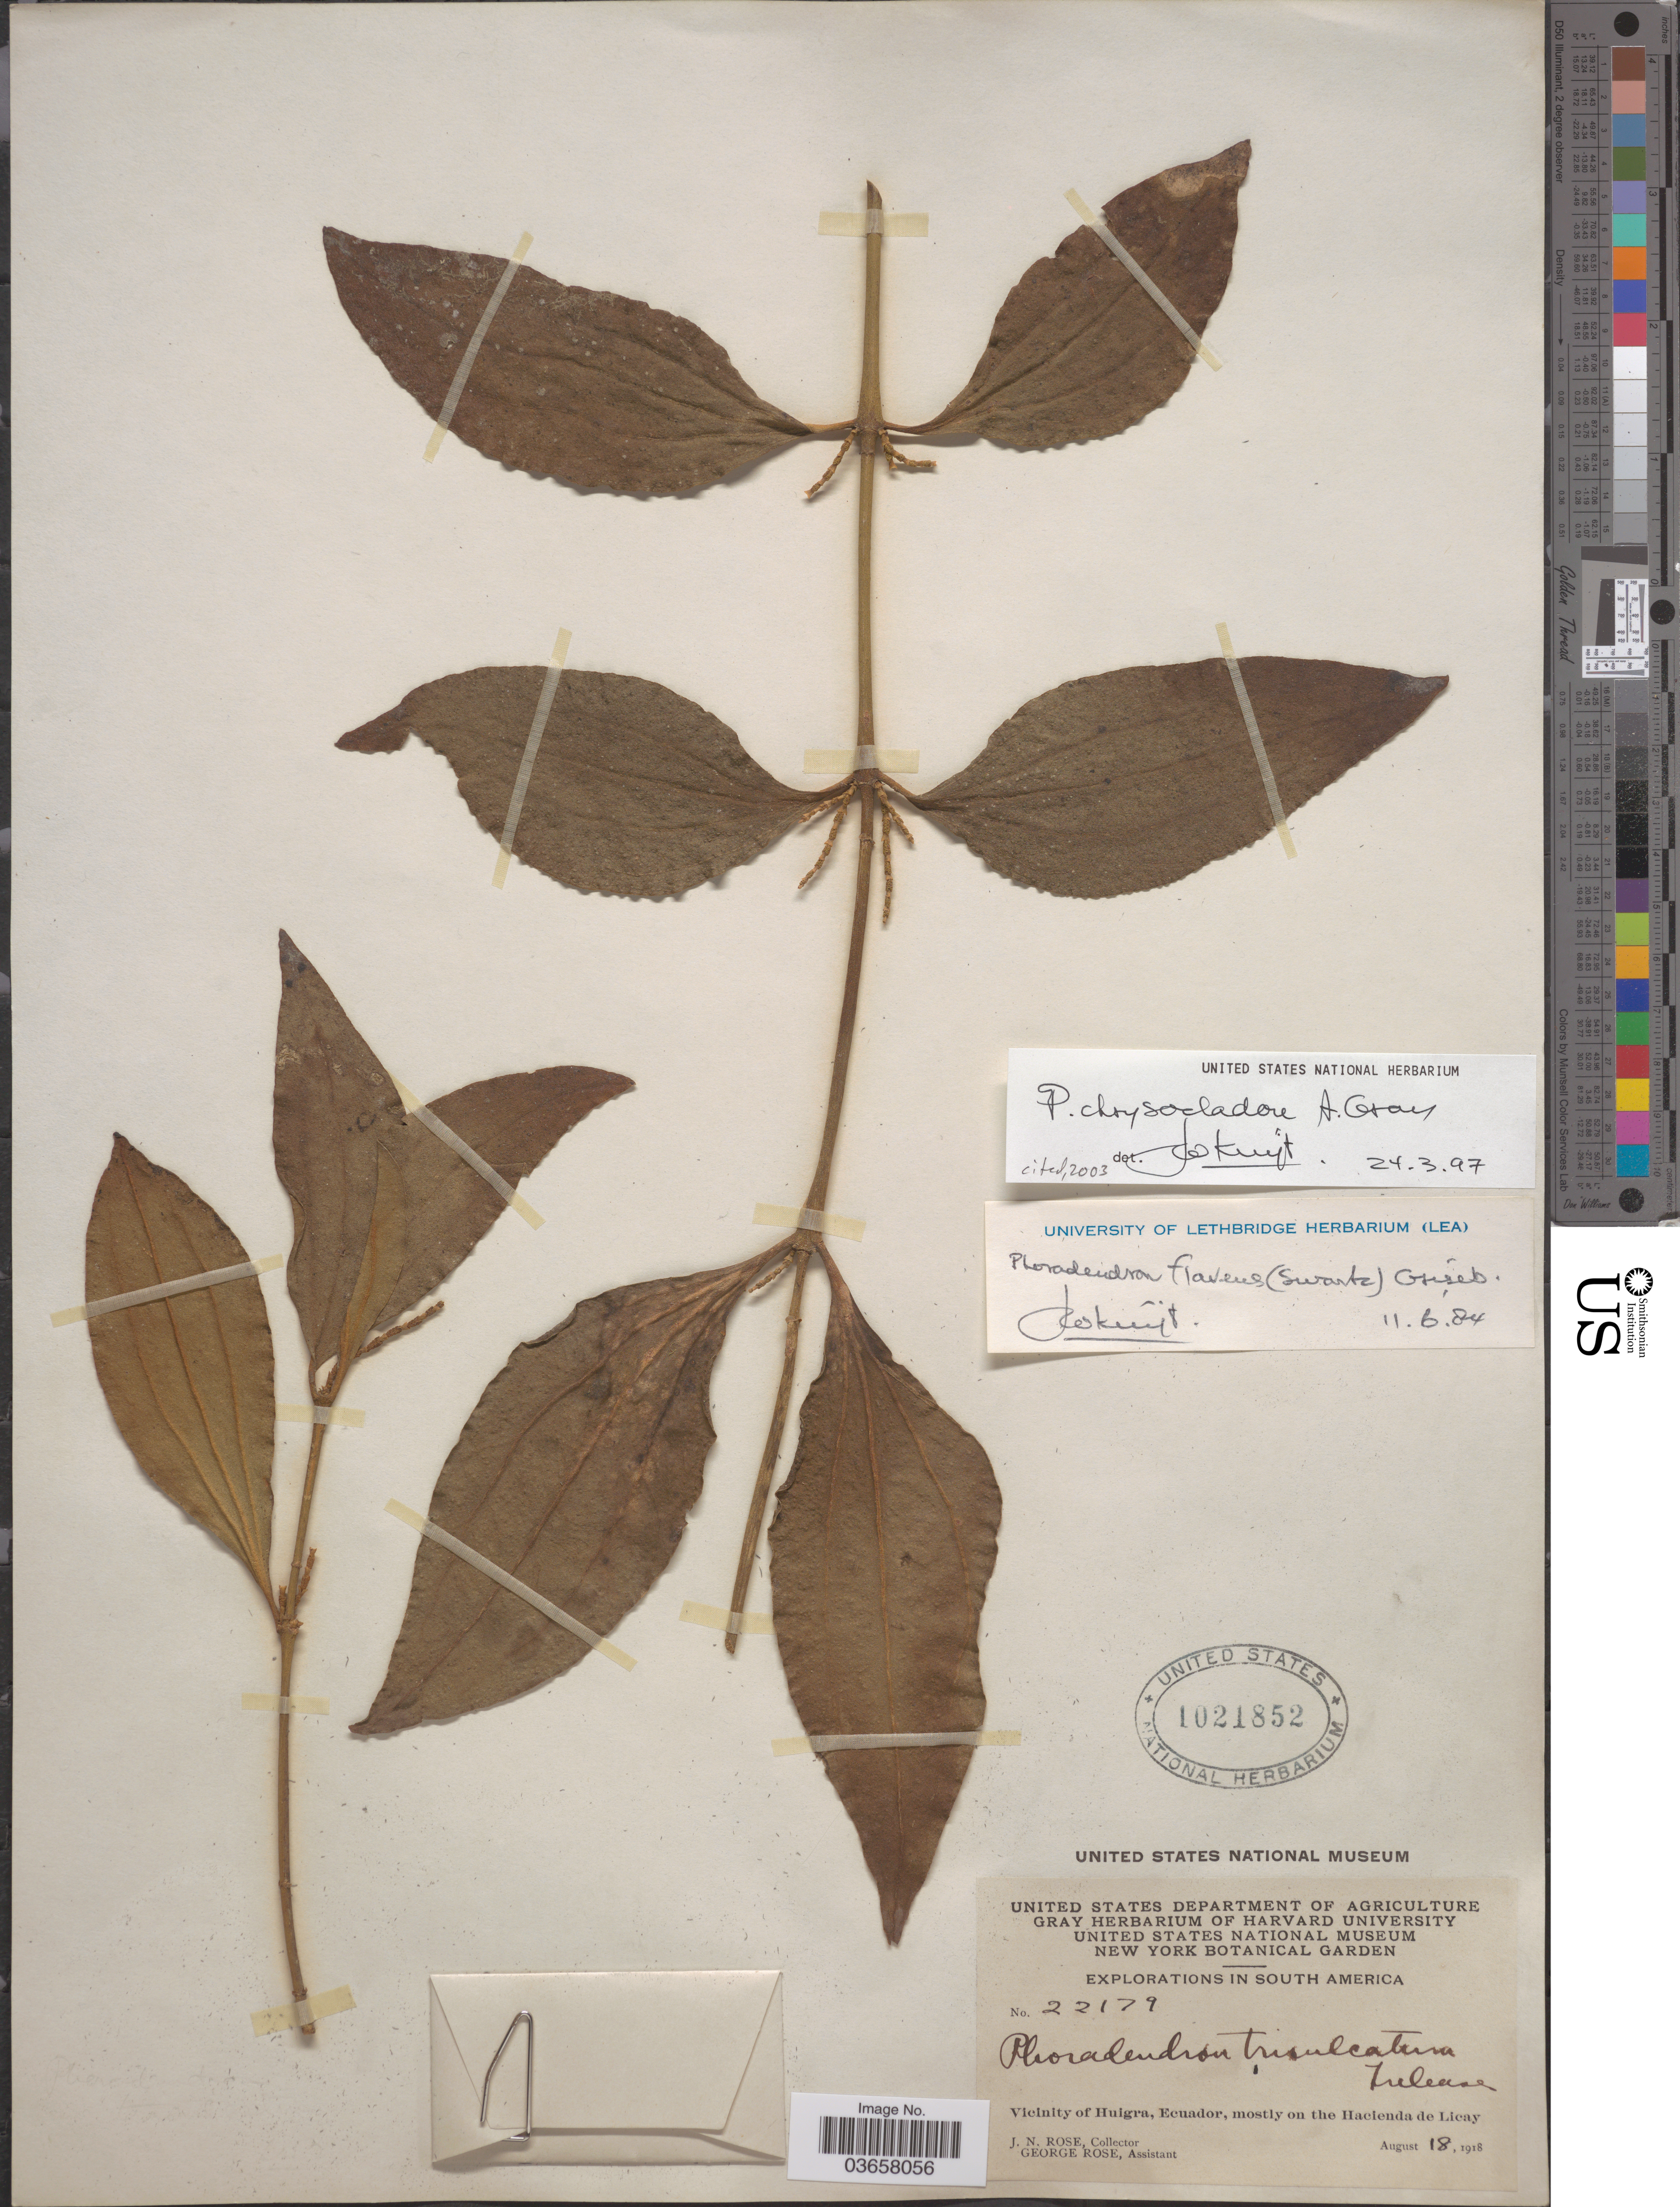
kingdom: Plantae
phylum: Tracheophyta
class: Magnoliopsida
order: Santalales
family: Viscaceae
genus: Phoradendron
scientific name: Phoradendron chrysocladon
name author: A. Gray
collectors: J. N. Rose & G. Rose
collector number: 22179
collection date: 1918-08-18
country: Ecuador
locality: Vicinity of Huigra, mostly on the Hacienda de Licay.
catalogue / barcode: US 1021852